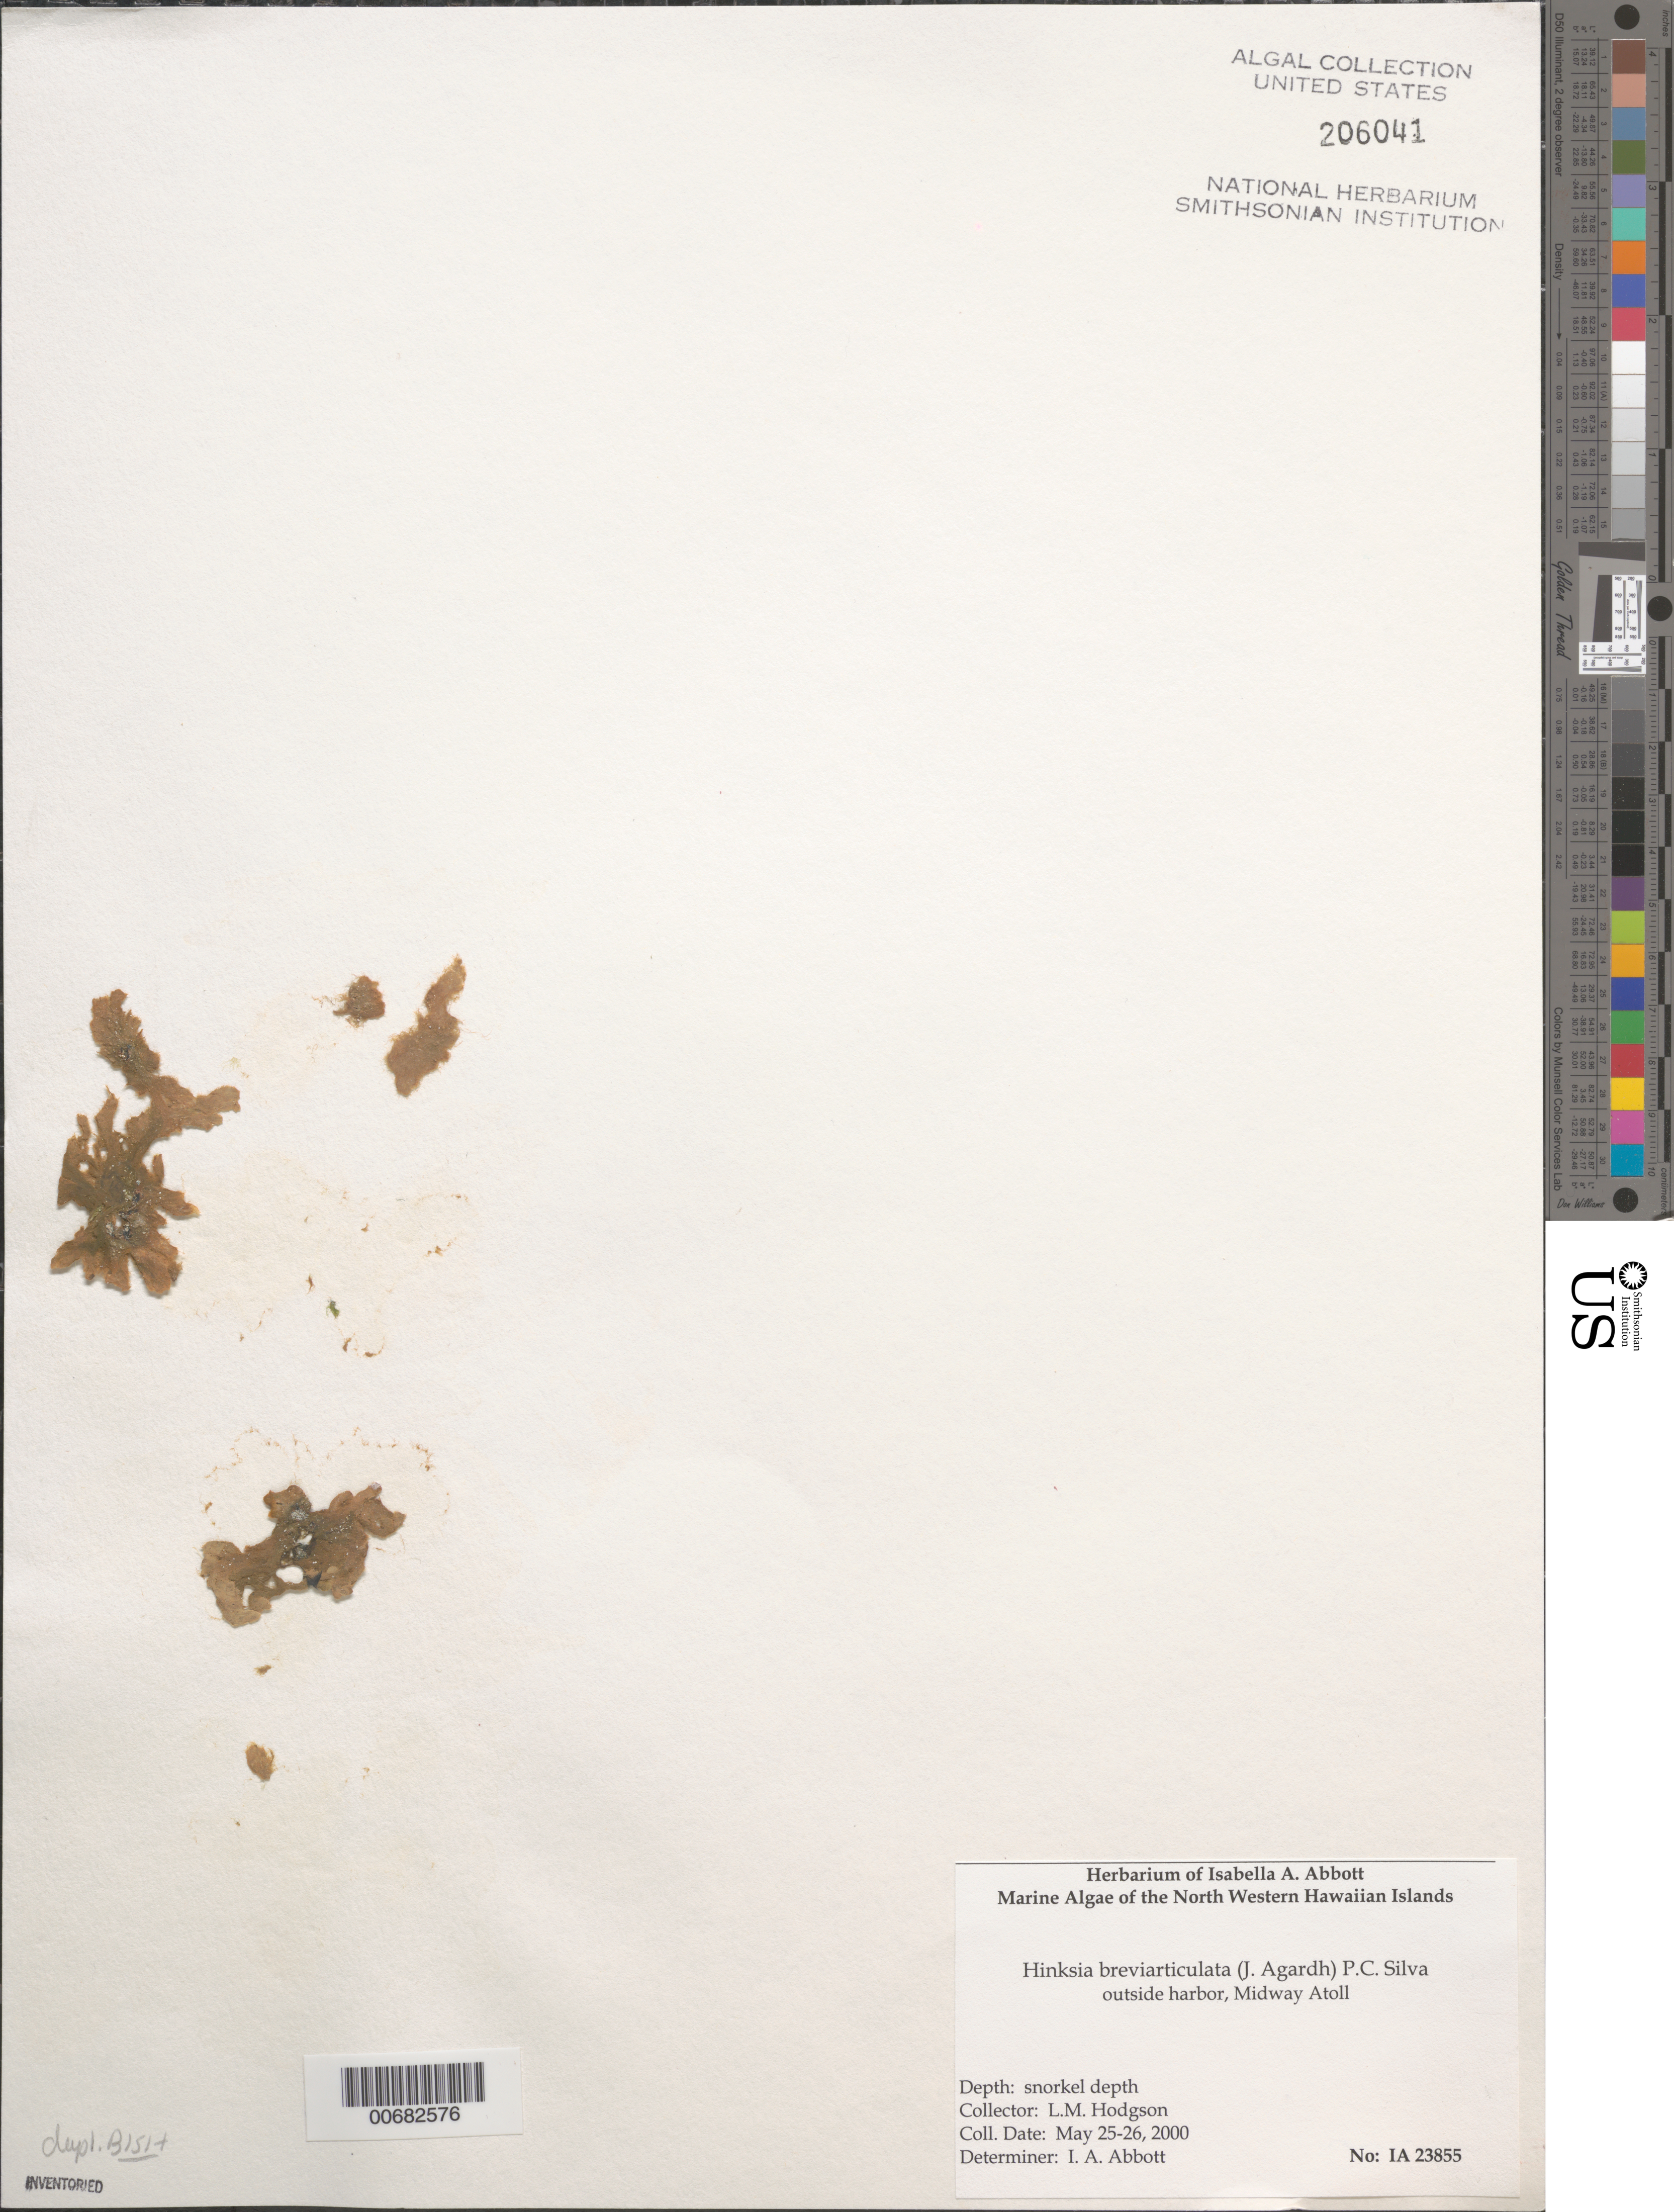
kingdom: Chromista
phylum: Ochrophyta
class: Phaeophyceae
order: Scytothamnales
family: Asteronemataceae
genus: Asteronema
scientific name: Asteronema breviarticulatum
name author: (J. Agardh) Ouriques & Bouzon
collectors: L. M. Hodgson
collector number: IAA 23855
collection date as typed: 25 May 2000 to 26 May 2000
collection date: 2000-05-25/2000-05-26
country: U.S. Administered Pacific Islands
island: Midway Atoll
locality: Outside harbor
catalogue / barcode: US 206041